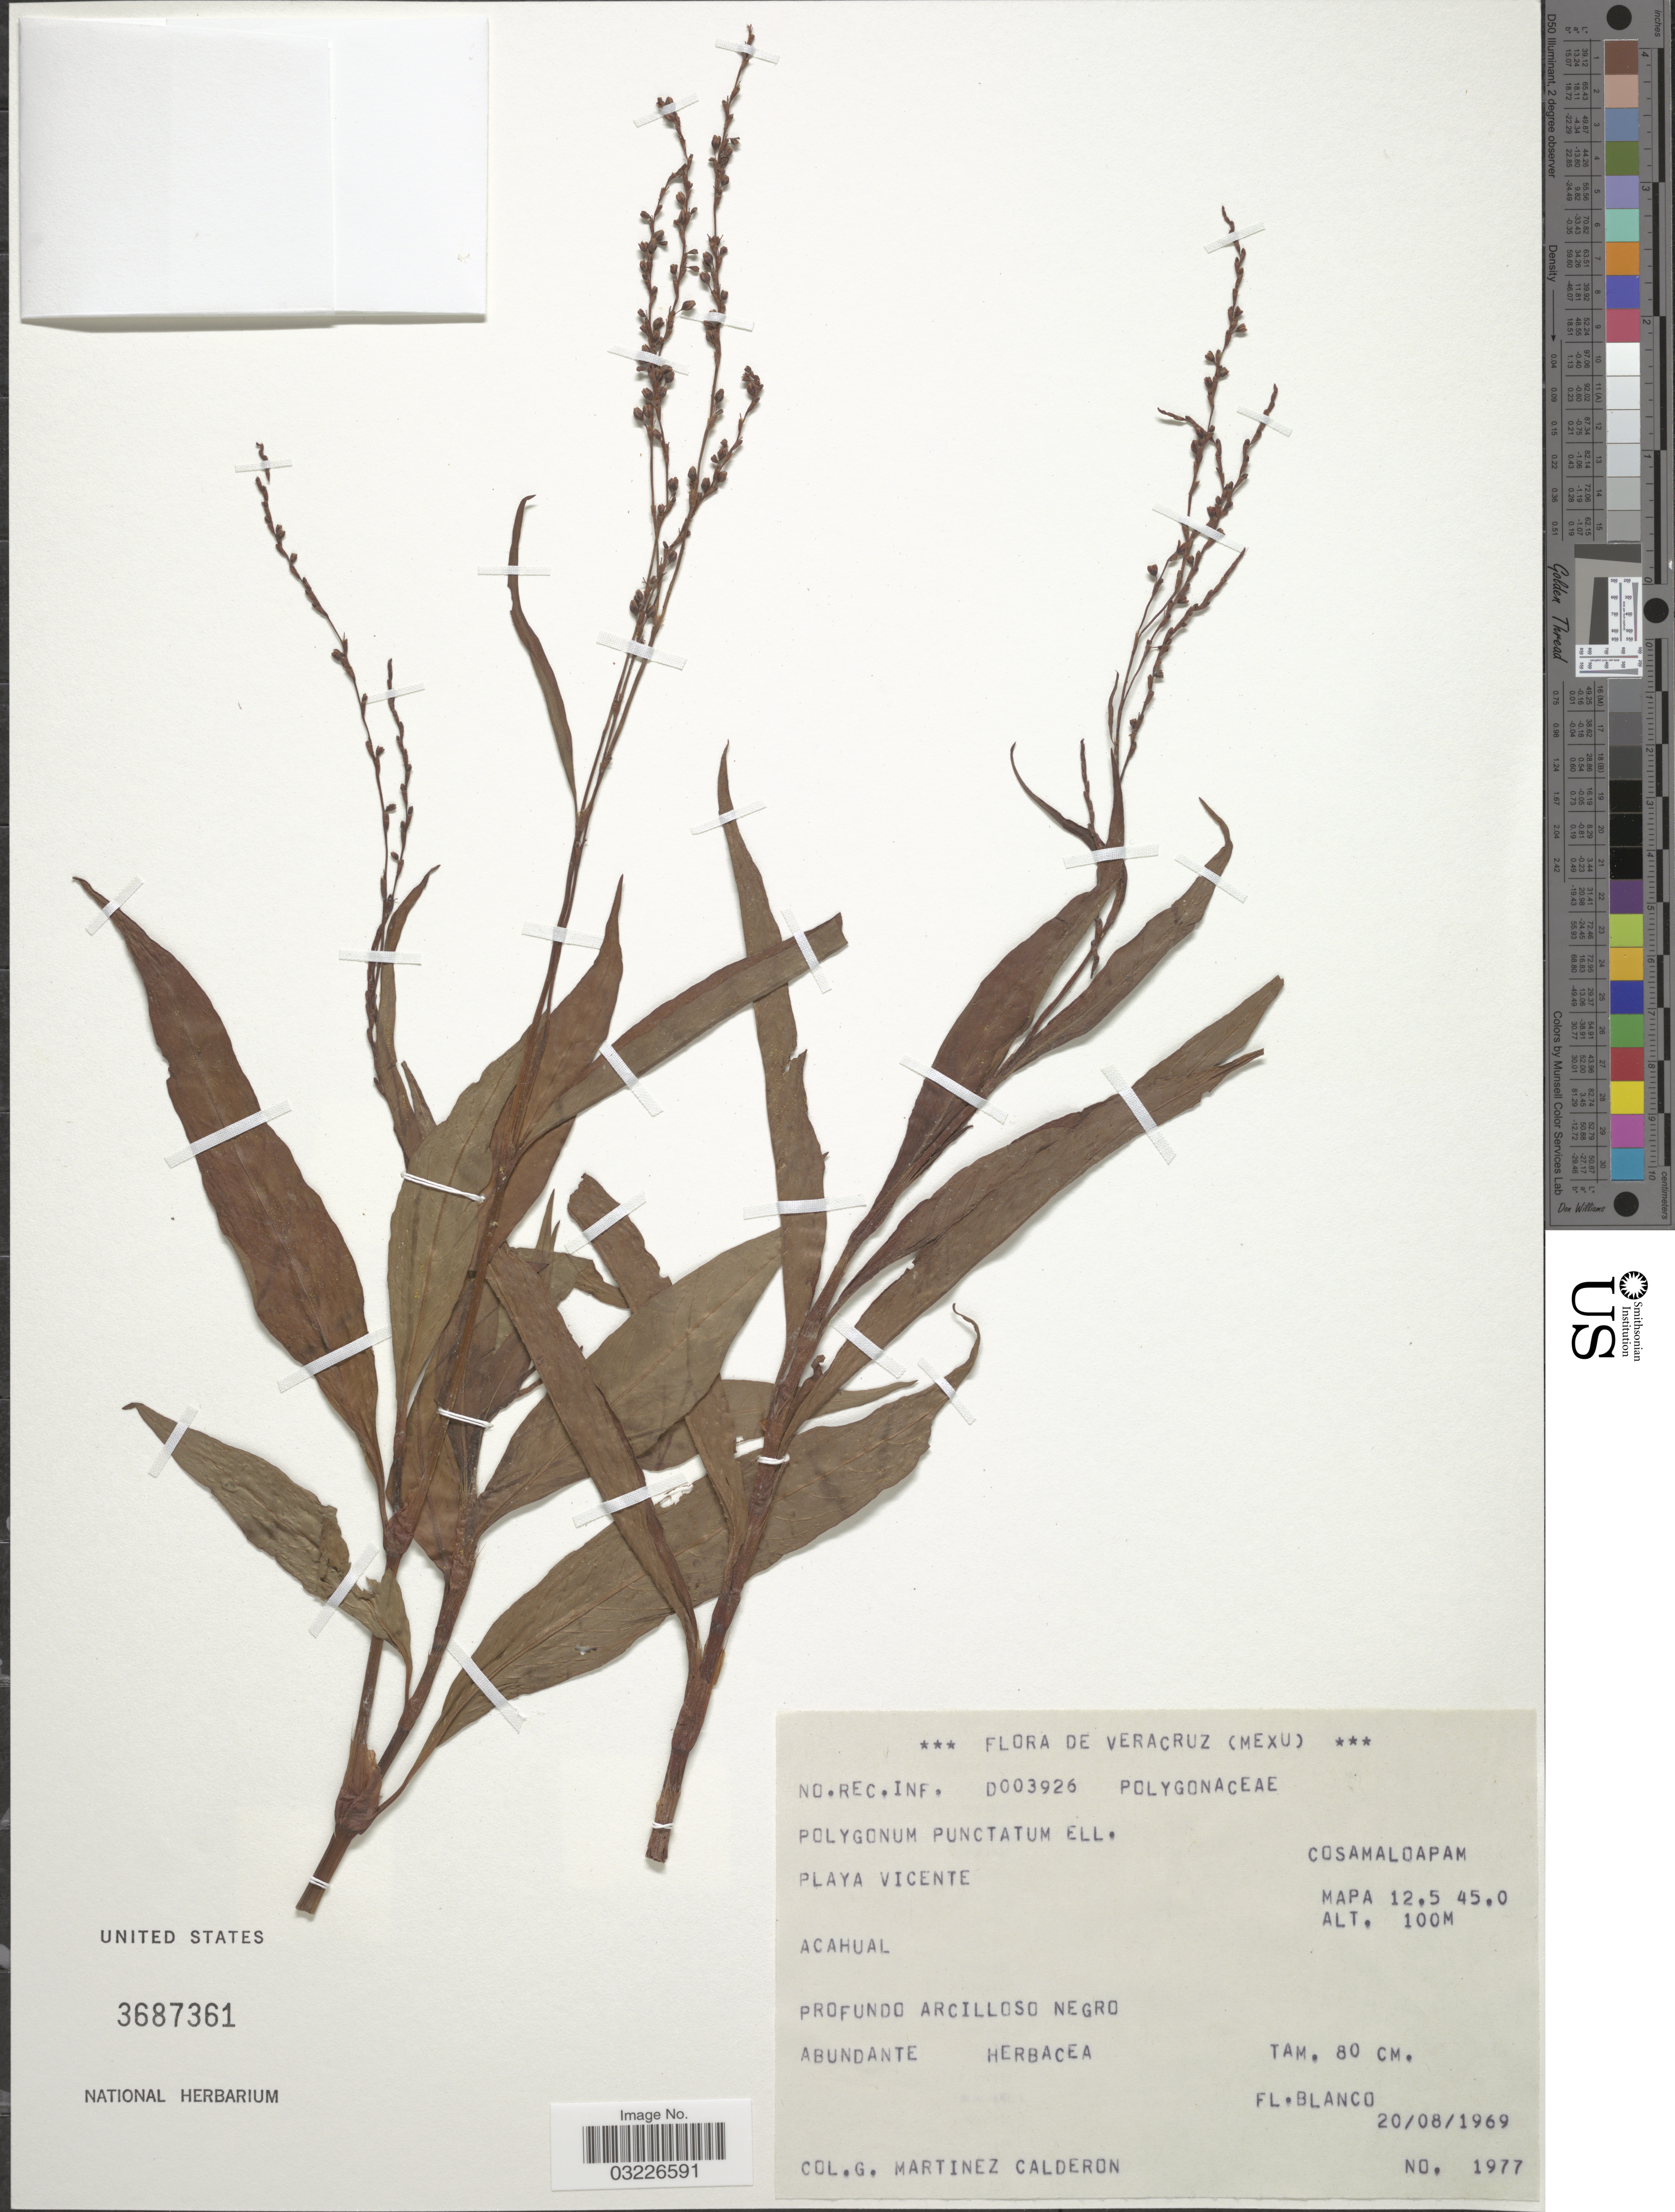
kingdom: Plantae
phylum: Tracheophyta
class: Magnoliopsida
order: Caryophyllales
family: Polygonaceae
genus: Polygonum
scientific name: Polygonum opelousanum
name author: Riddell ex Small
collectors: G. Martínez Calderón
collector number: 1977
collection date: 1969-08-20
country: Mexico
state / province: Veracruz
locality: Veracruz (Mexu). Playa Vicente. Acahual. Cosamaloapam. Mapa 12.5 45.0.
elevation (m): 100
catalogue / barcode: US 3687361